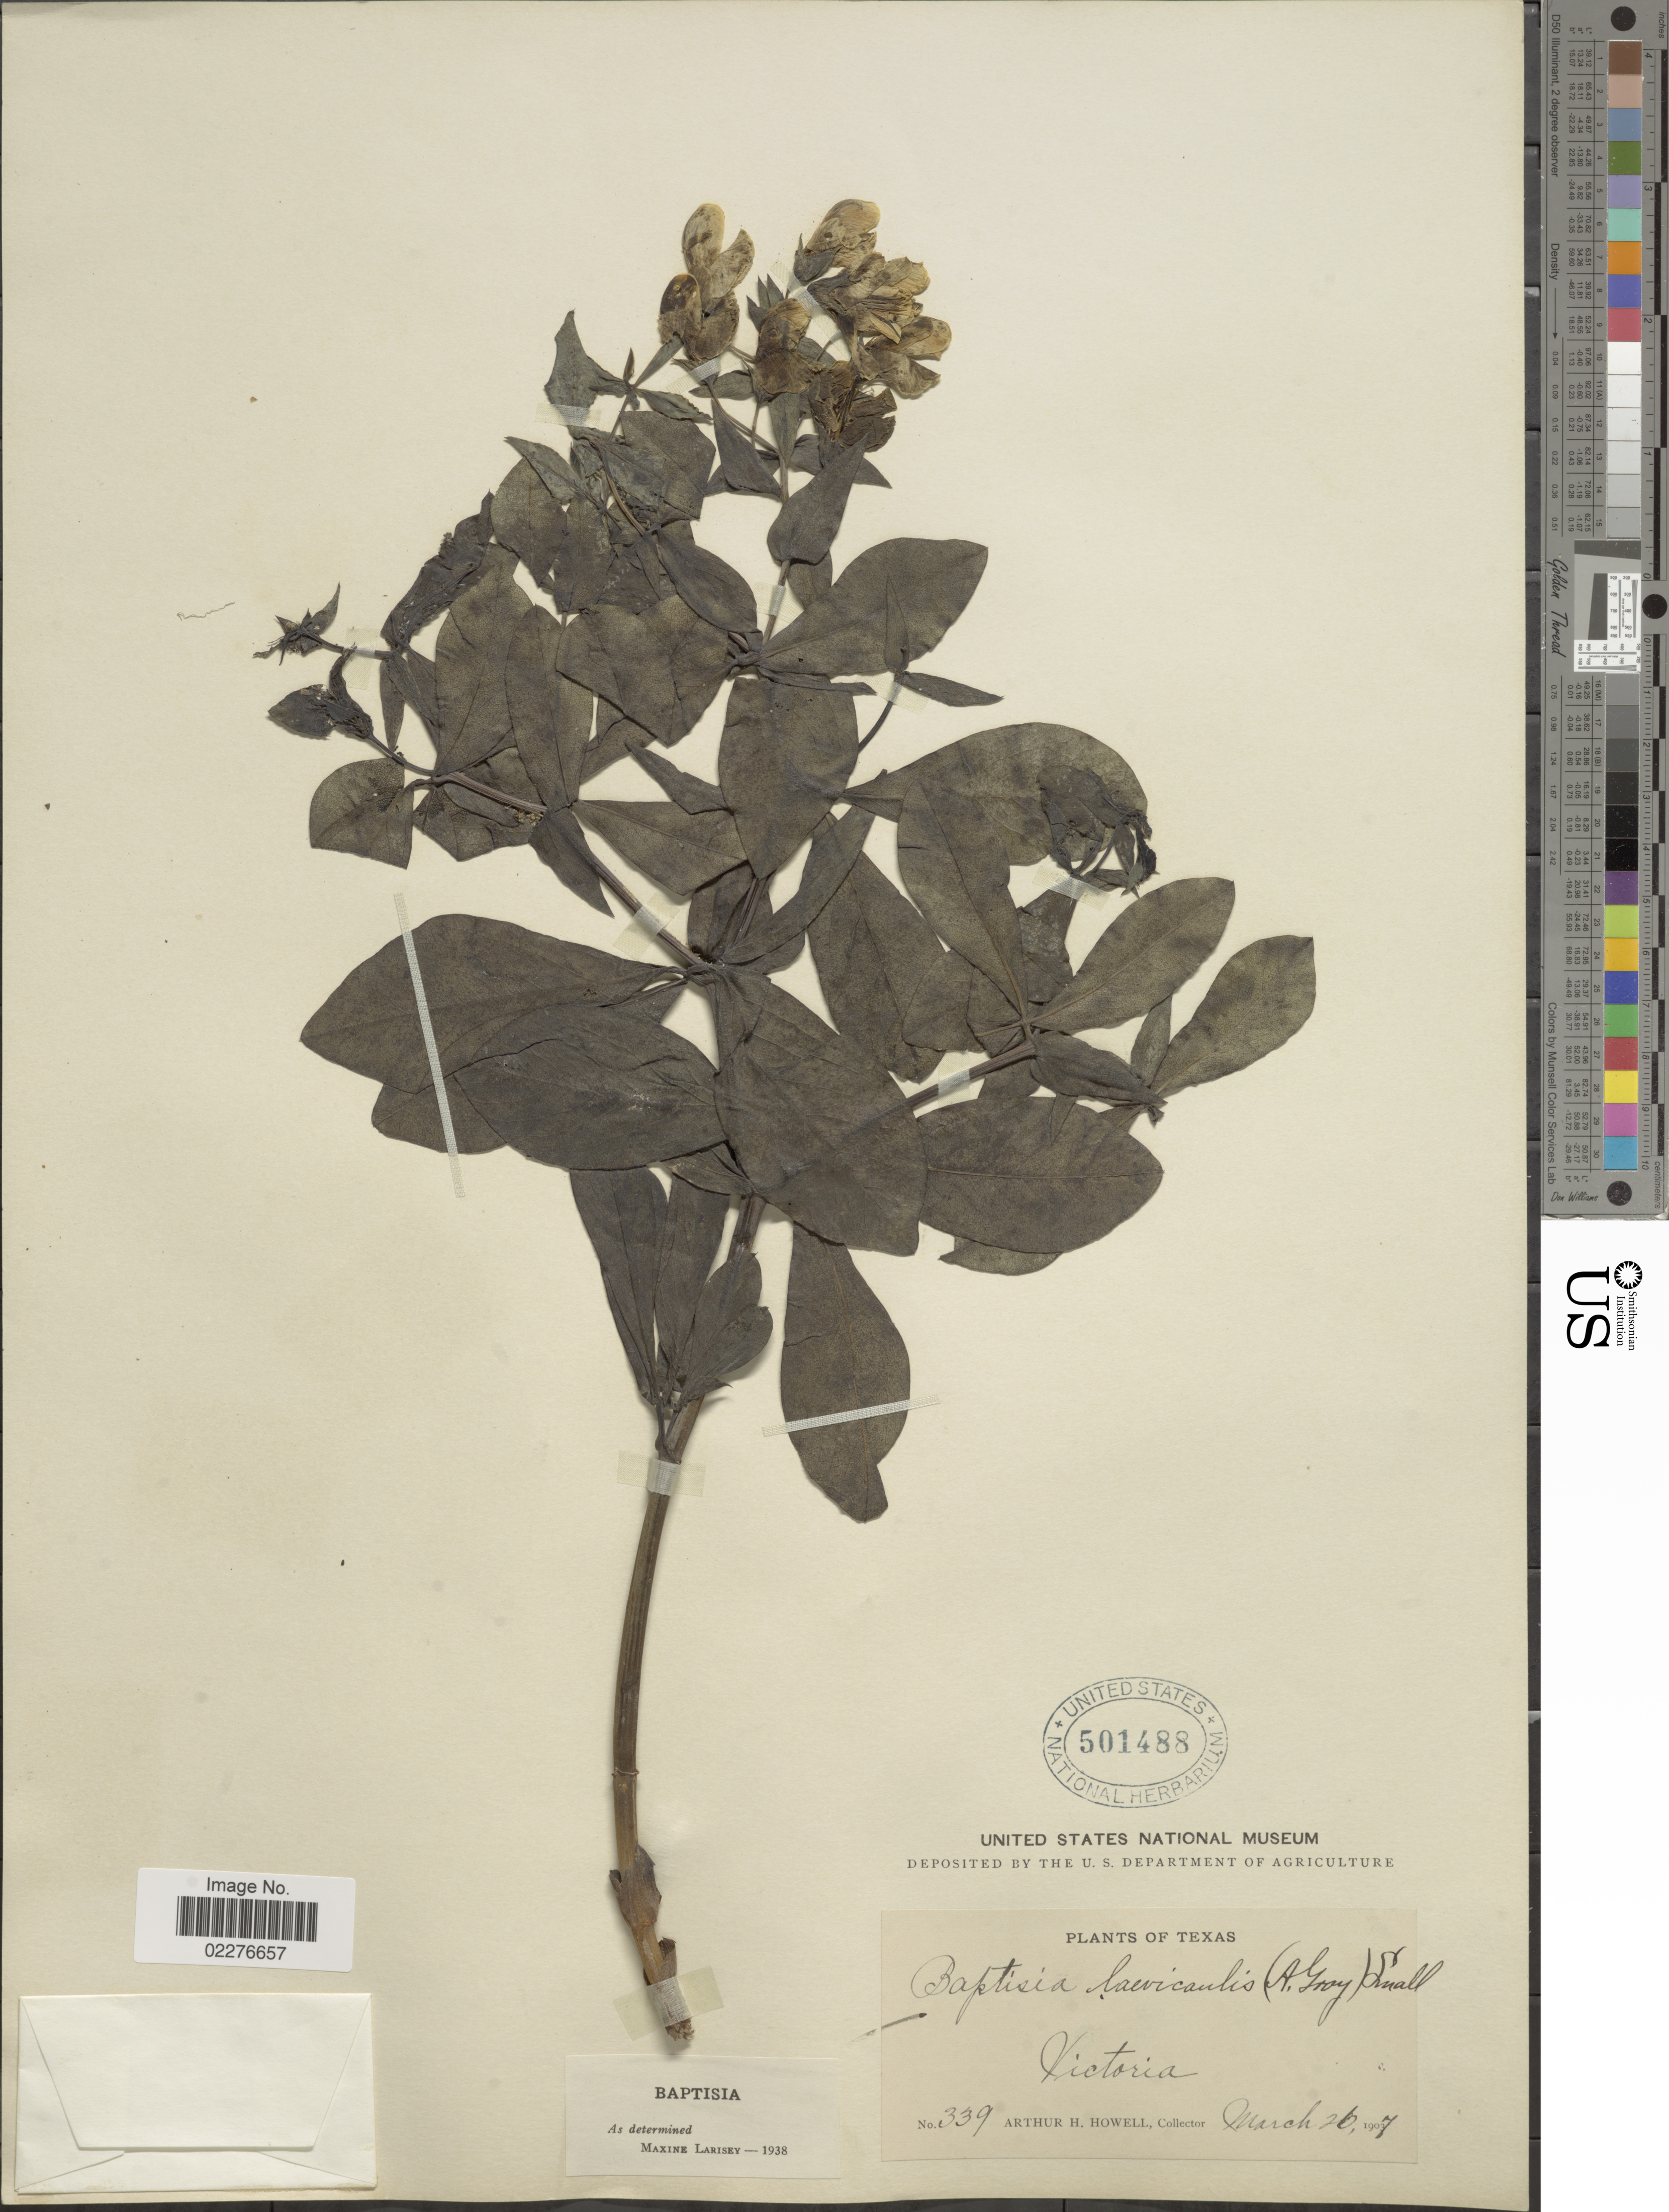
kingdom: Plantae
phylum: Tracheophyta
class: Magnoliopsida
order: Fabales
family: Fabaceae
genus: Baptisia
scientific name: Baptisia laevicaulis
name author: (Canby) Small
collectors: A. H. Howell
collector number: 339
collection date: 1907-03-26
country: United States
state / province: Texas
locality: Victoria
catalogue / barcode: US 501488